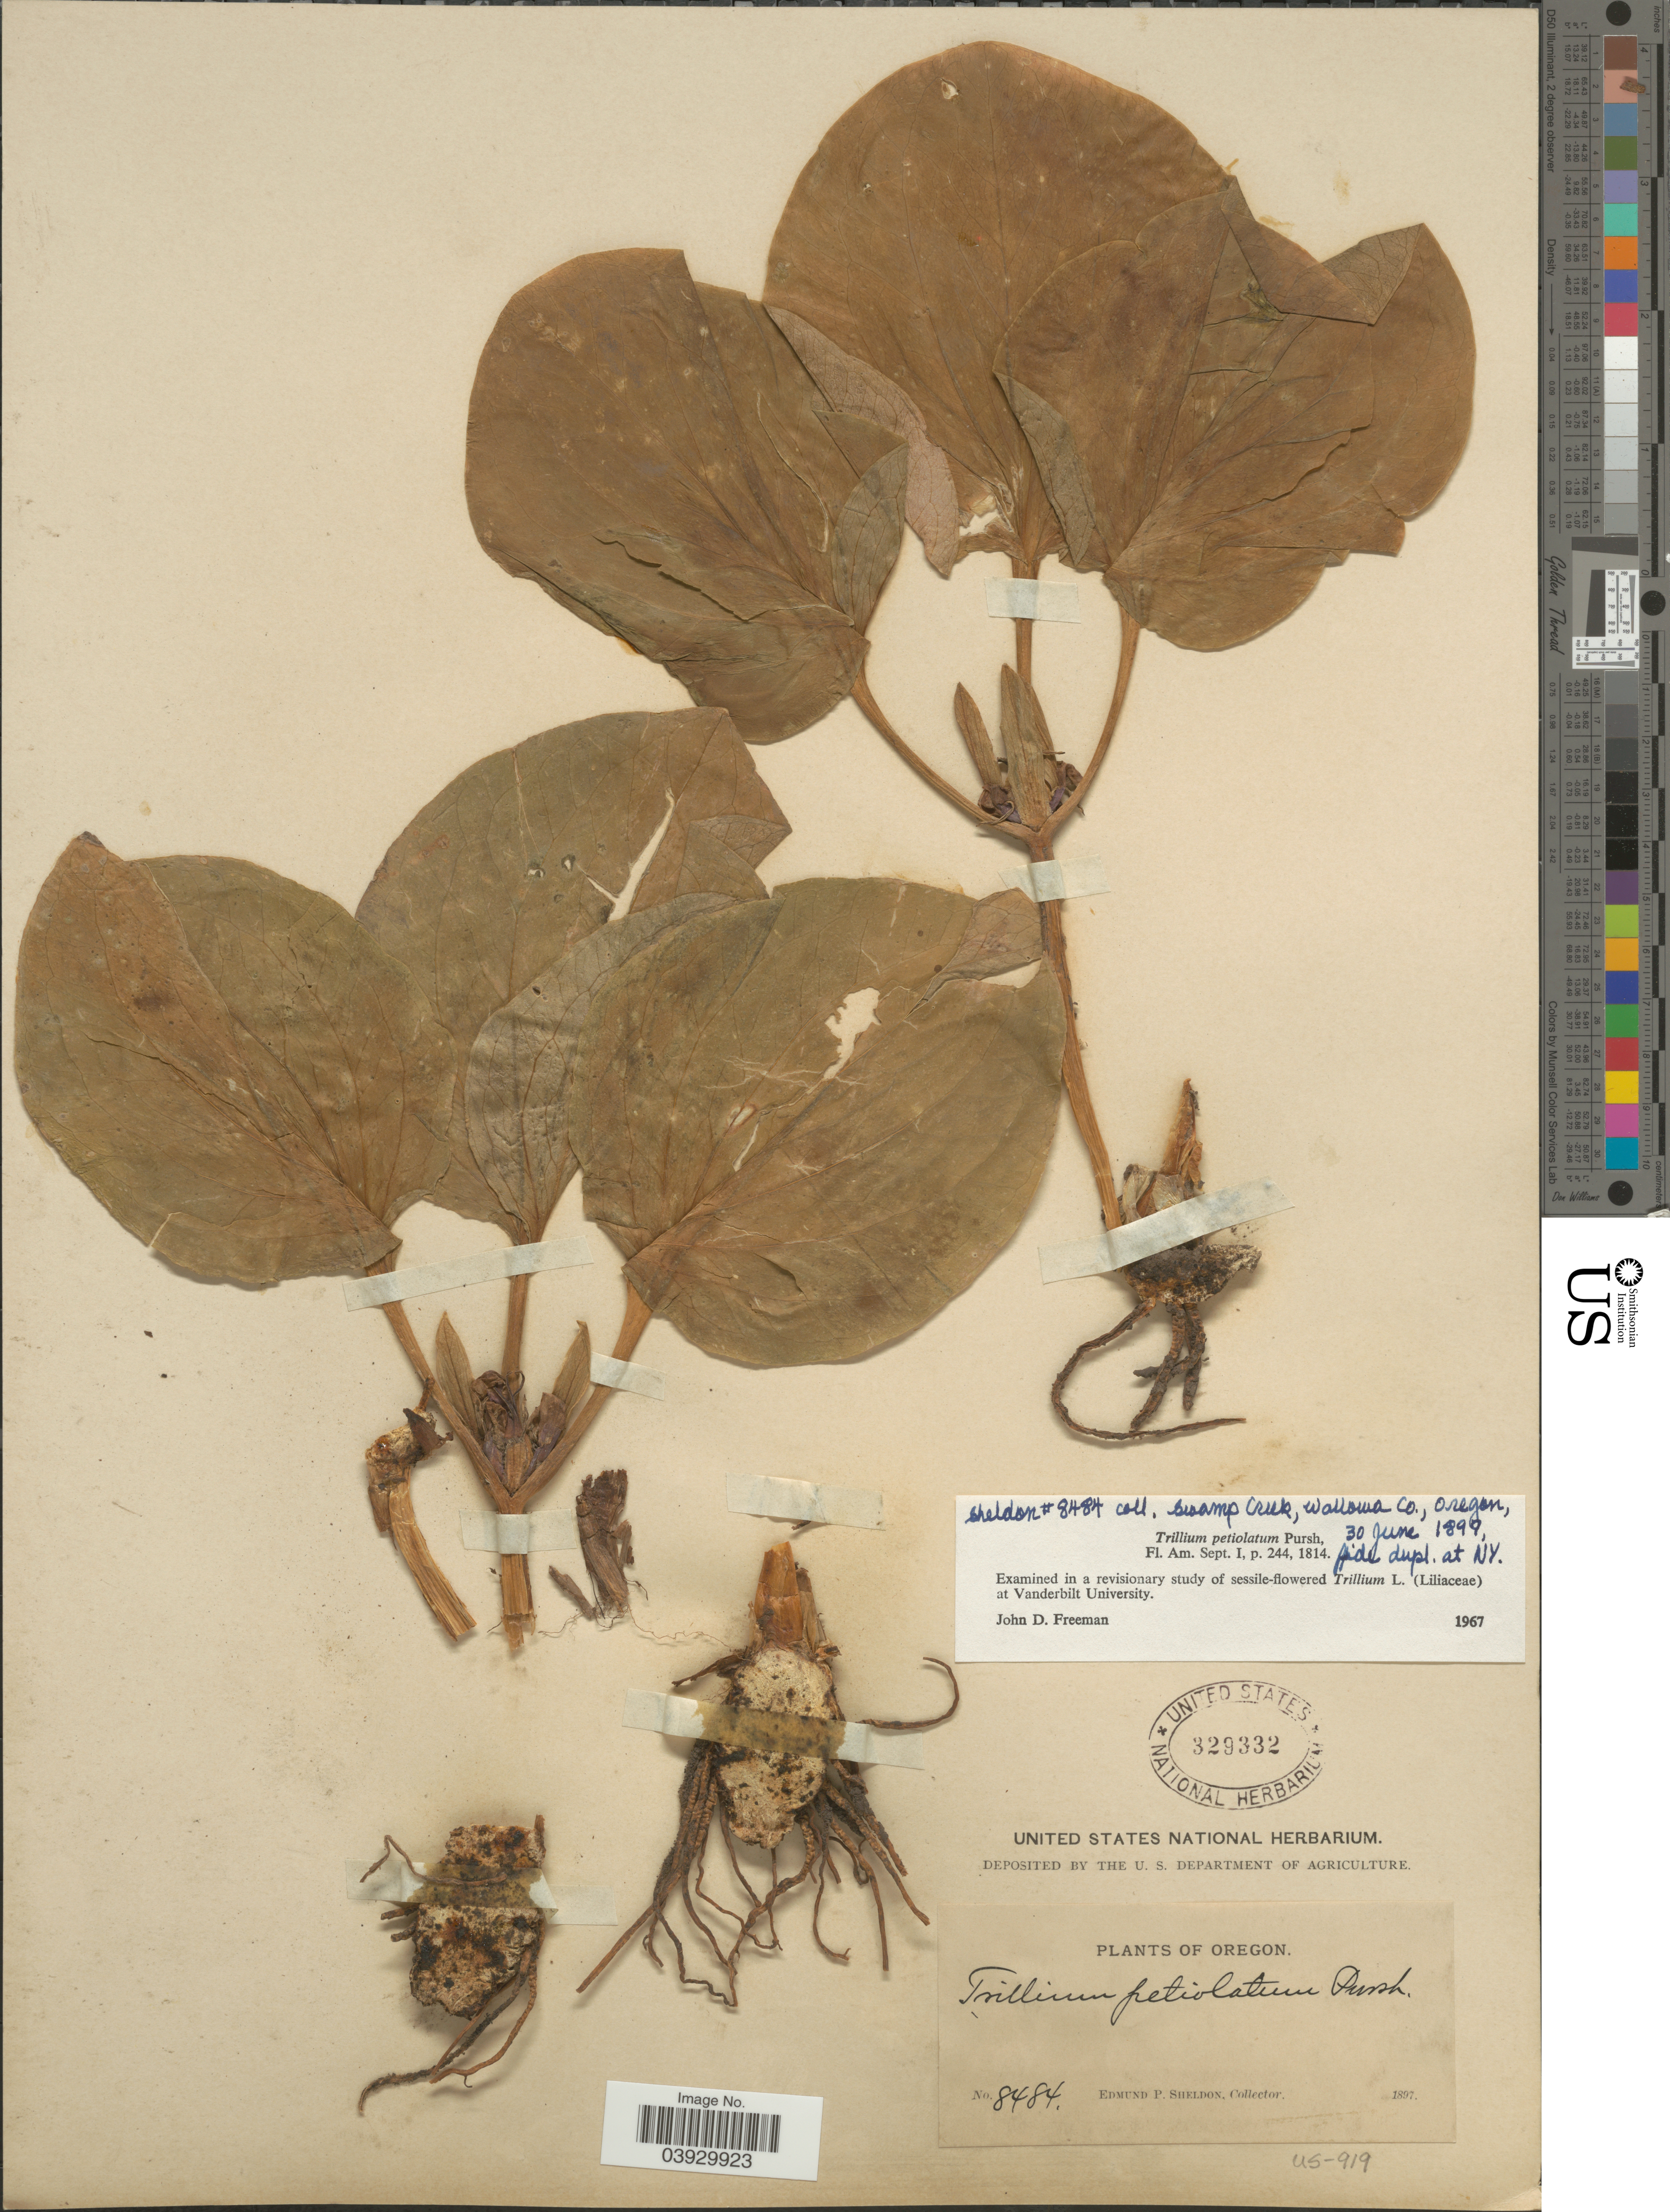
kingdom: Plantae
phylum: Tracheophyta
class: Liliopsida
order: Liliales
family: Melanthiaceae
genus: Trillium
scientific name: Trillium petiolatum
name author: Pursh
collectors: E. P. Sheldon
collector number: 8484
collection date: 1897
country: United States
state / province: Oregon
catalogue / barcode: US 329332